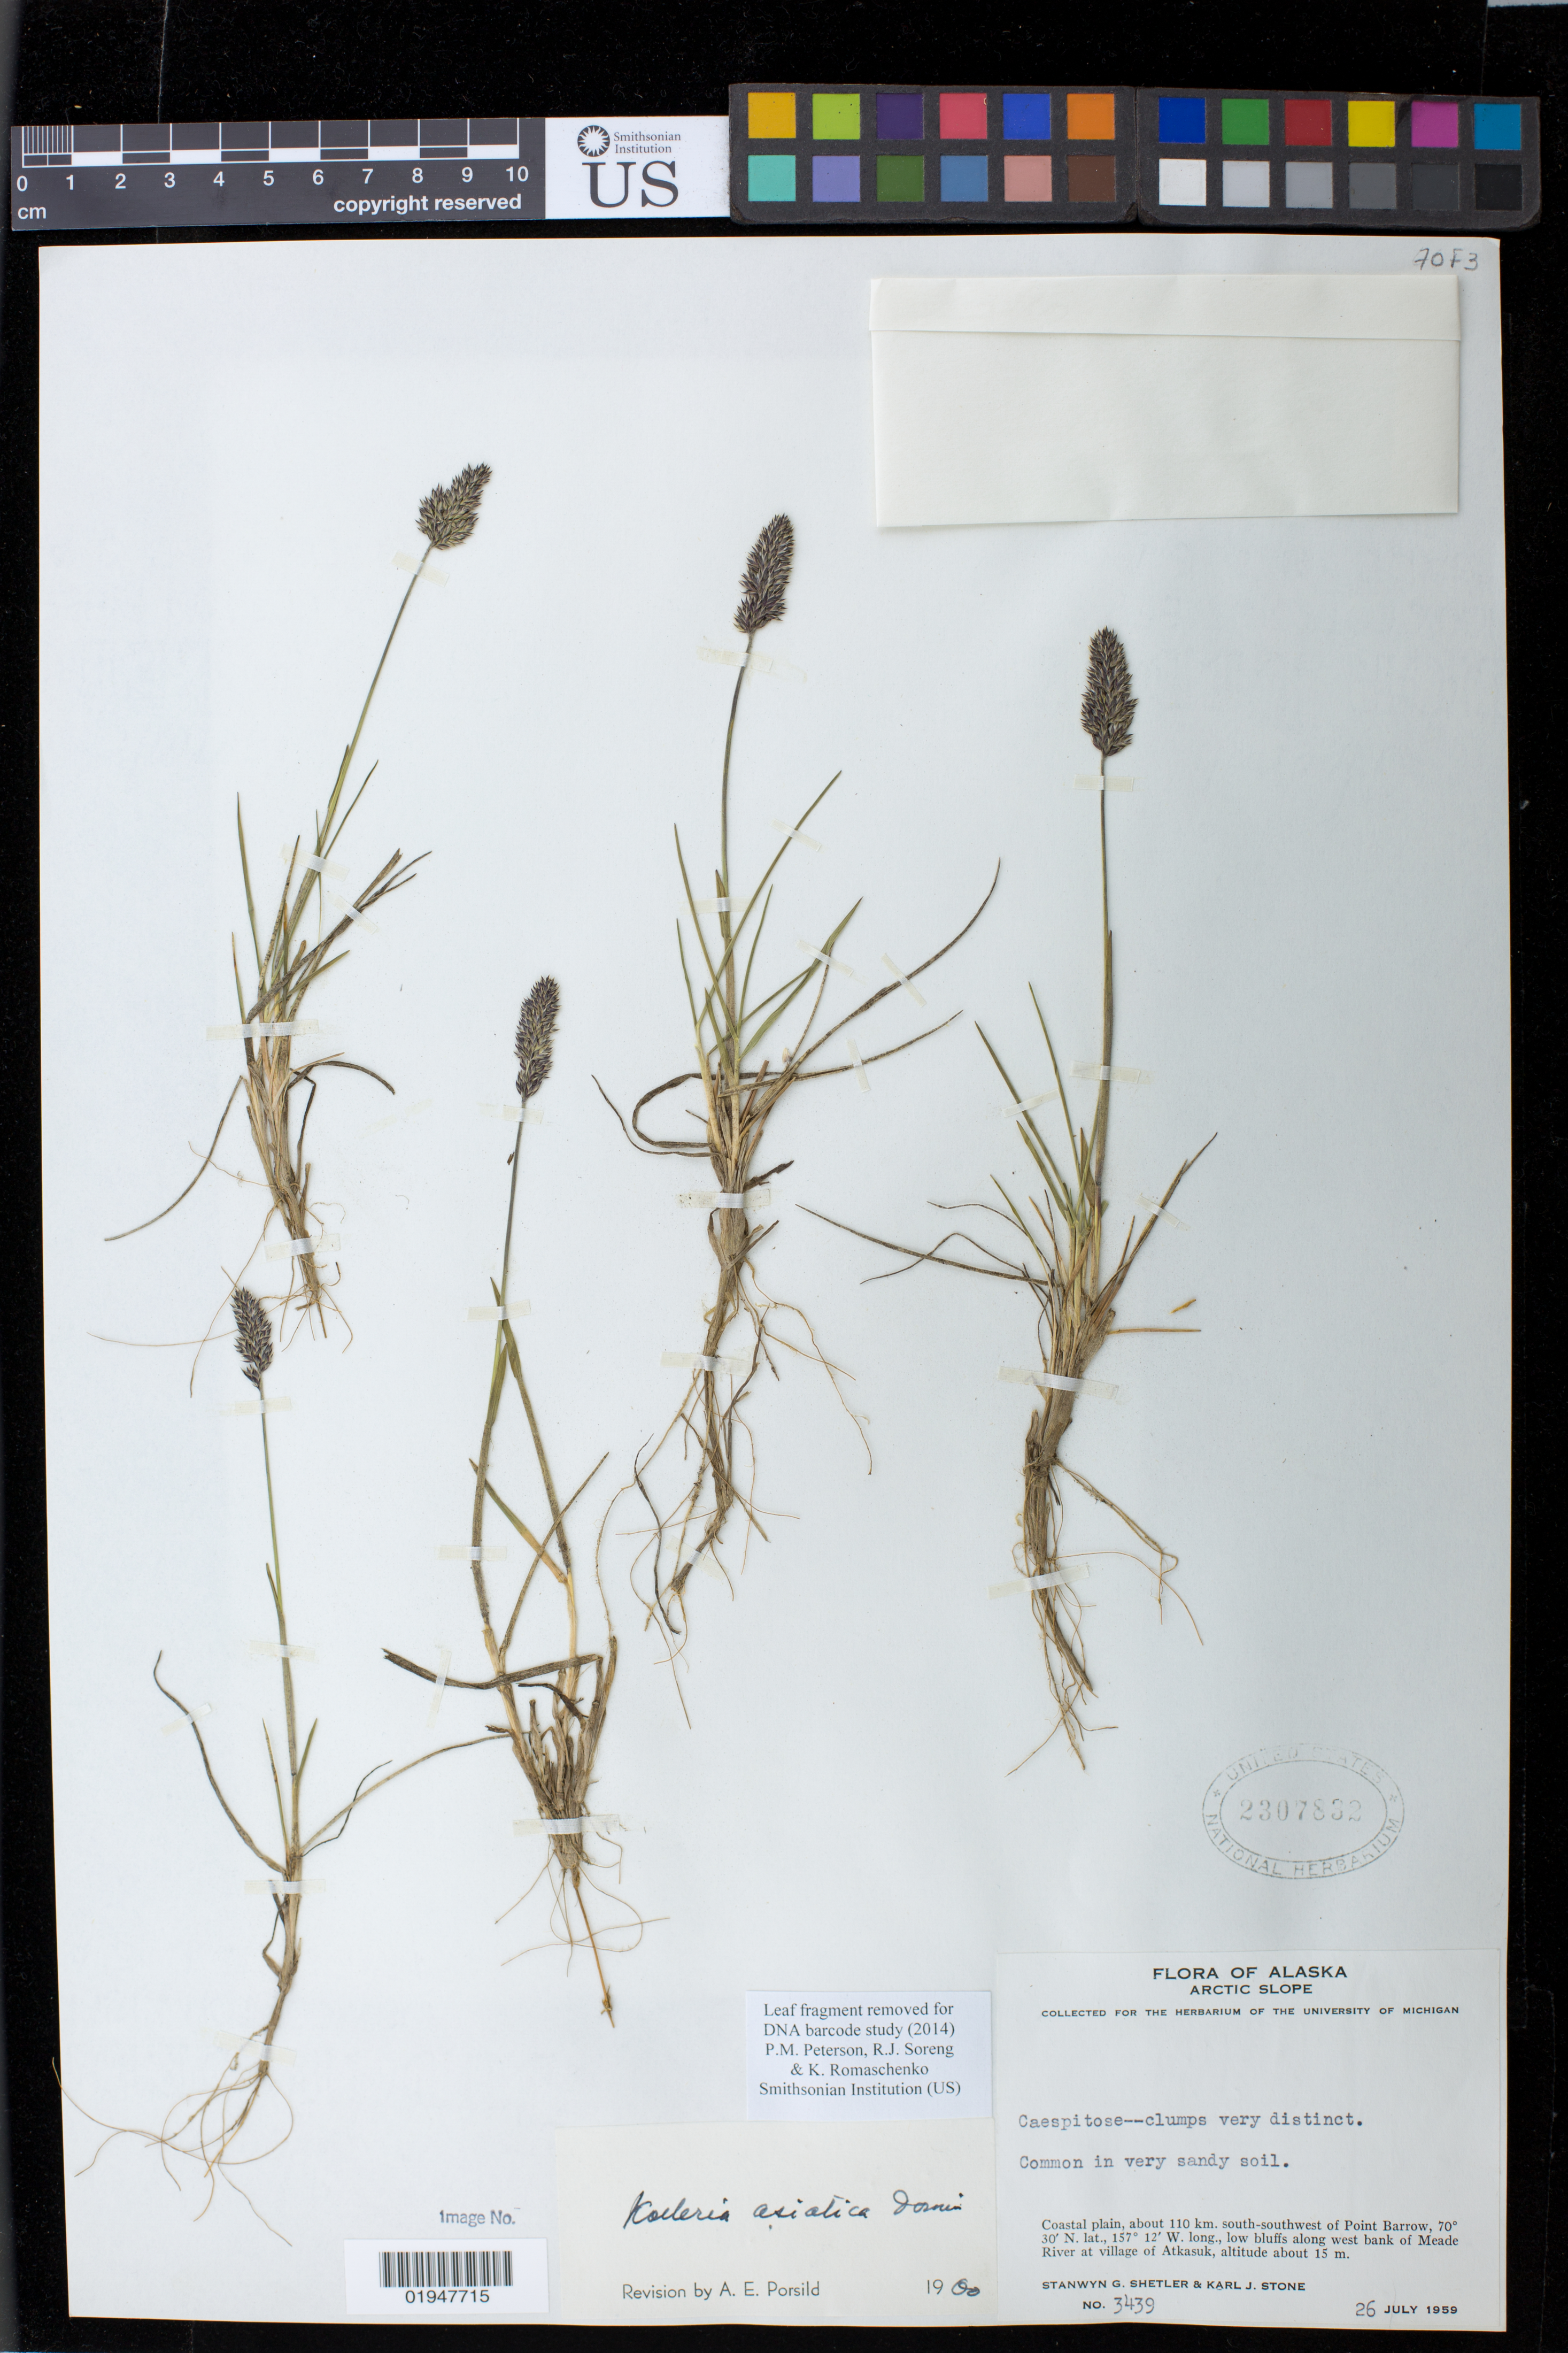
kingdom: Plantae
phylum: Tracheophyta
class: Liliopsida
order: Poales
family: Poaceae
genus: Koeleria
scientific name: Koeleria asiatica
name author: Domin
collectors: S. Shetler & K. J. Stone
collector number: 3439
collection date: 1959-07-26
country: United States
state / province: Alaska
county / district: North Slope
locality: about 110 km. south-southwest of Point Barrow, low bluffs along west bank of Meade River at village of Atkasuk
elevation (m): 15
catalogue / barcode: US 2307832